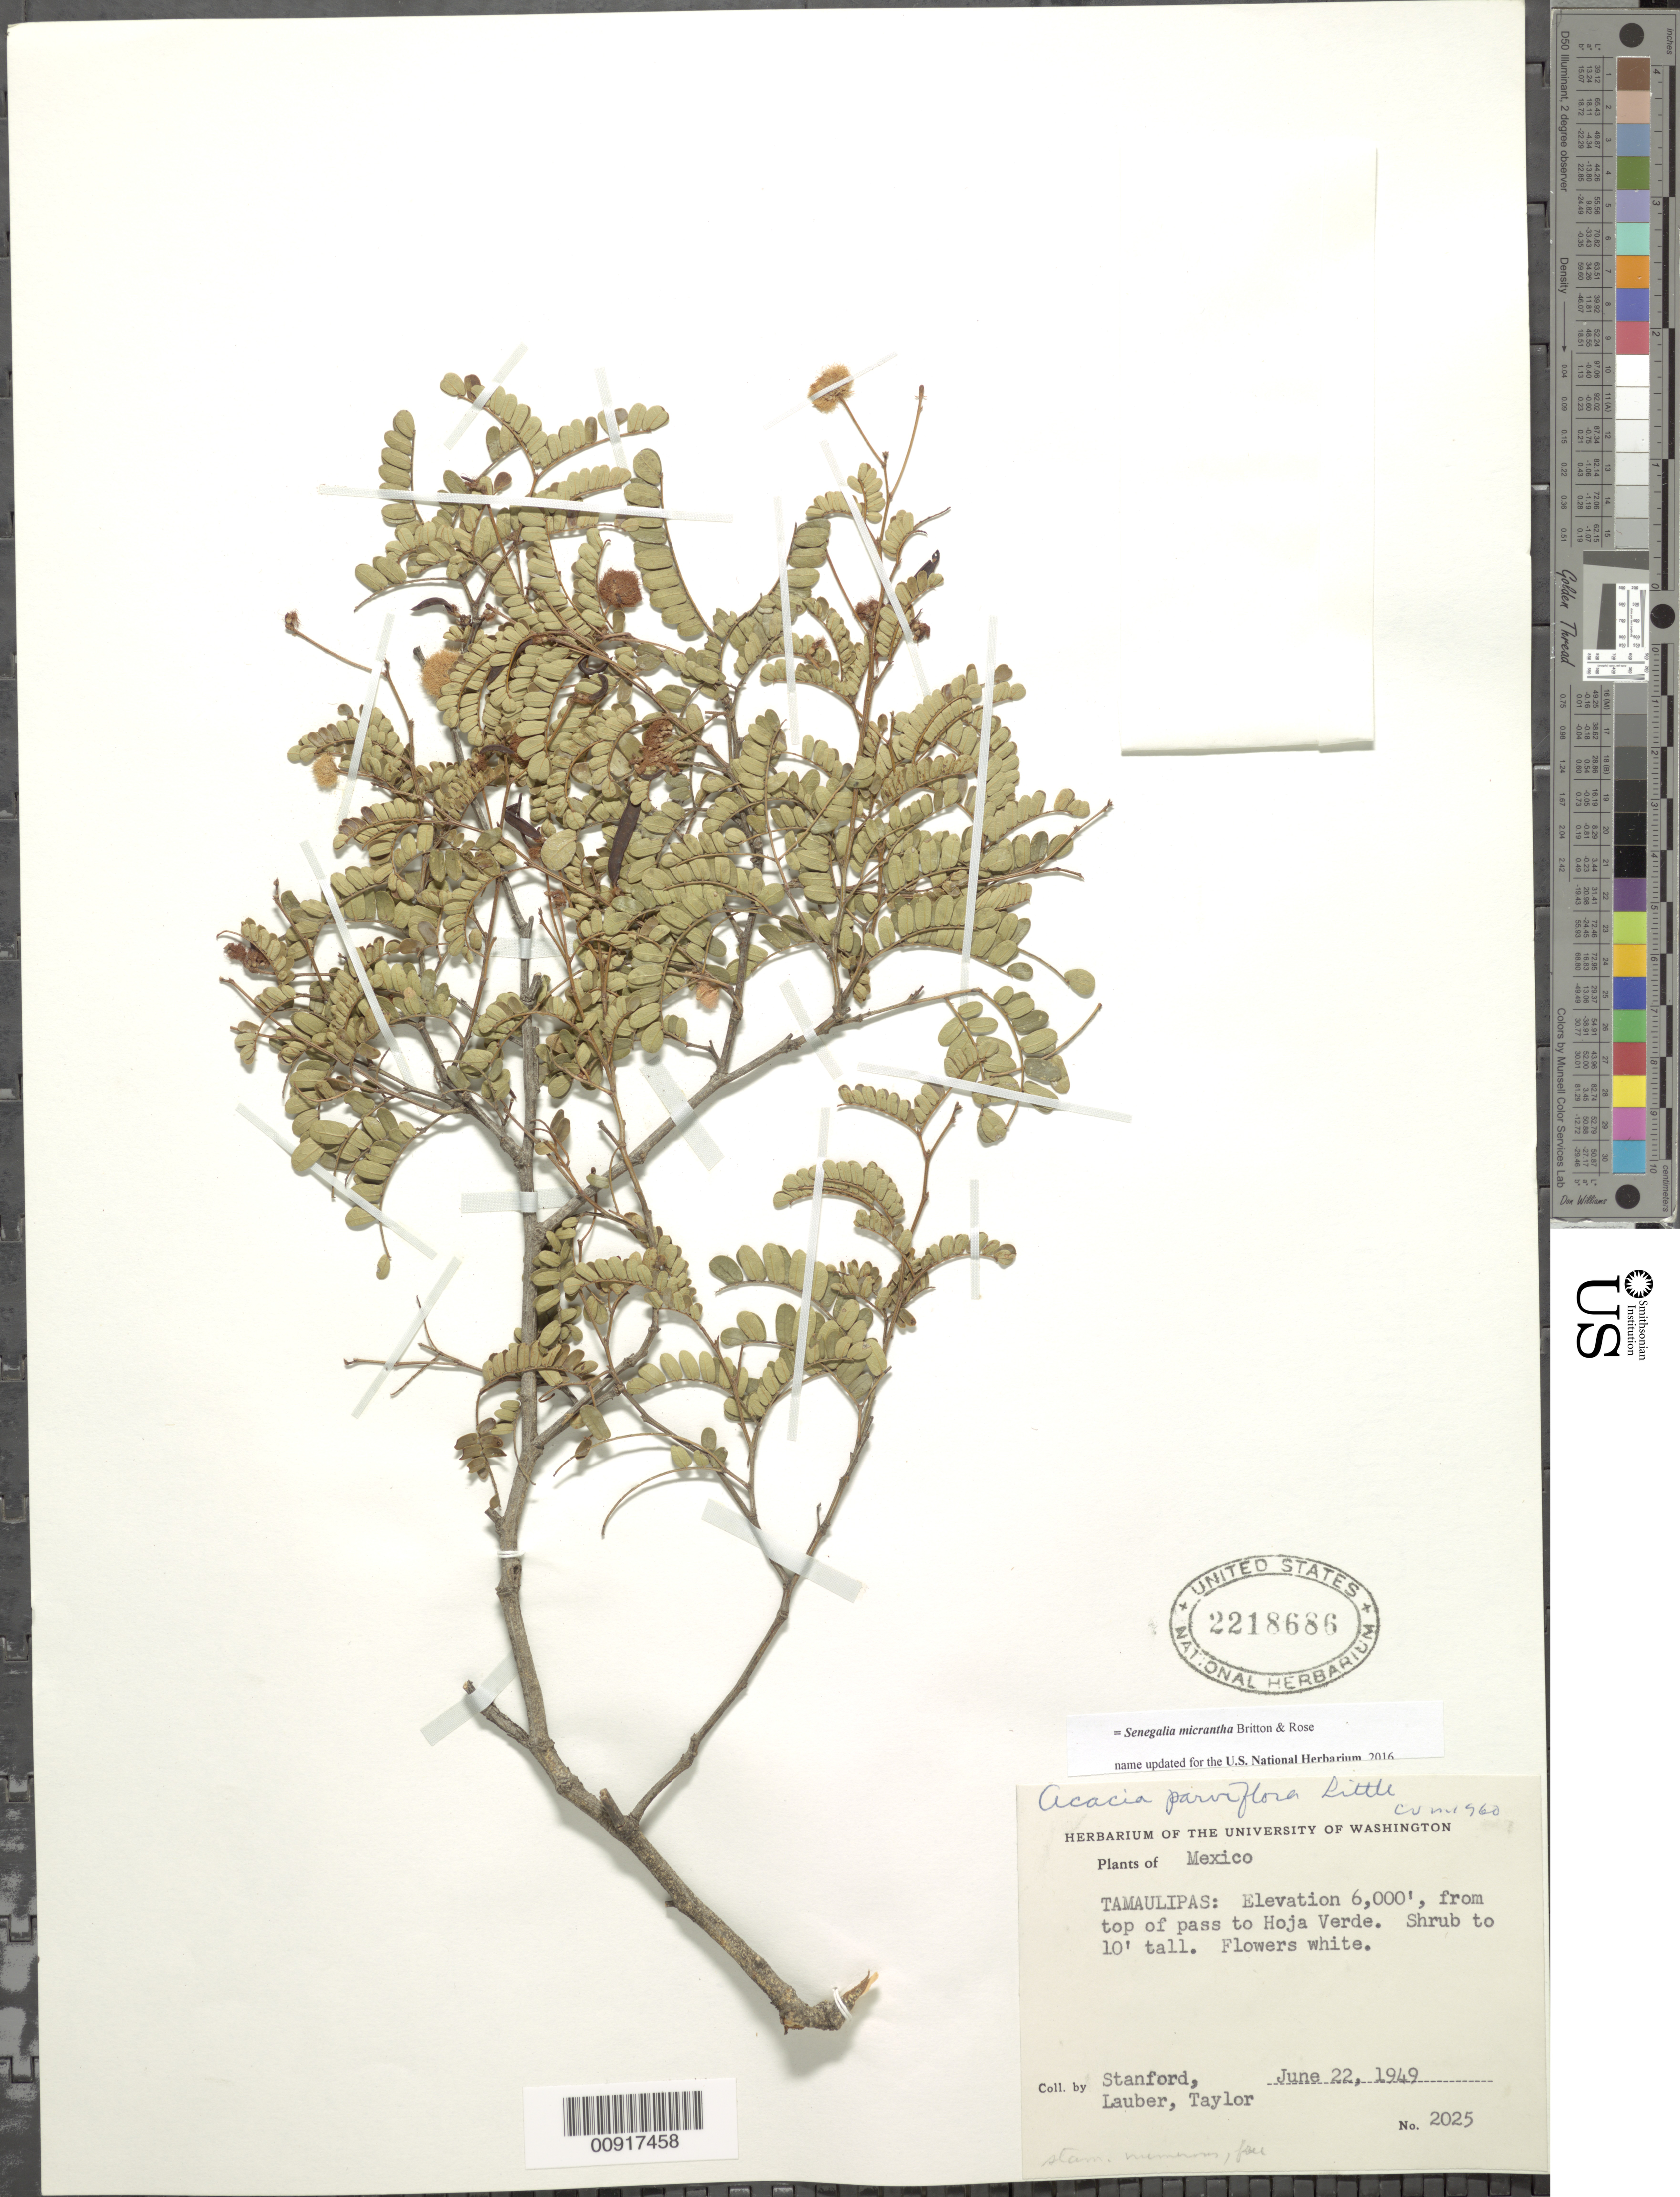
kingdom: Plantae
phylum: Tracheophyta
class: Magnoliopsida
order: Fabales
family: Fabaceae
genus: Senegalia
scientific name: Senegalia micrantha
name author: Britton & Rose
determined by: Strong, M. T., (US), Smithsonian Institution - National Museum of Natural History (UNITED STATES)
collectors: -. Stanford, Lauber, -- & -- Taylor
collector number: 2025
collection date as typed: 22 Jun 1949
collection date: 1949-06-22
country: Mexico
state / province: Tamaulipas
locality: Tamaulipas, from top of pass to Hoja Verde.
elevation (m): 1829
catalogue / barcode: US 2218686